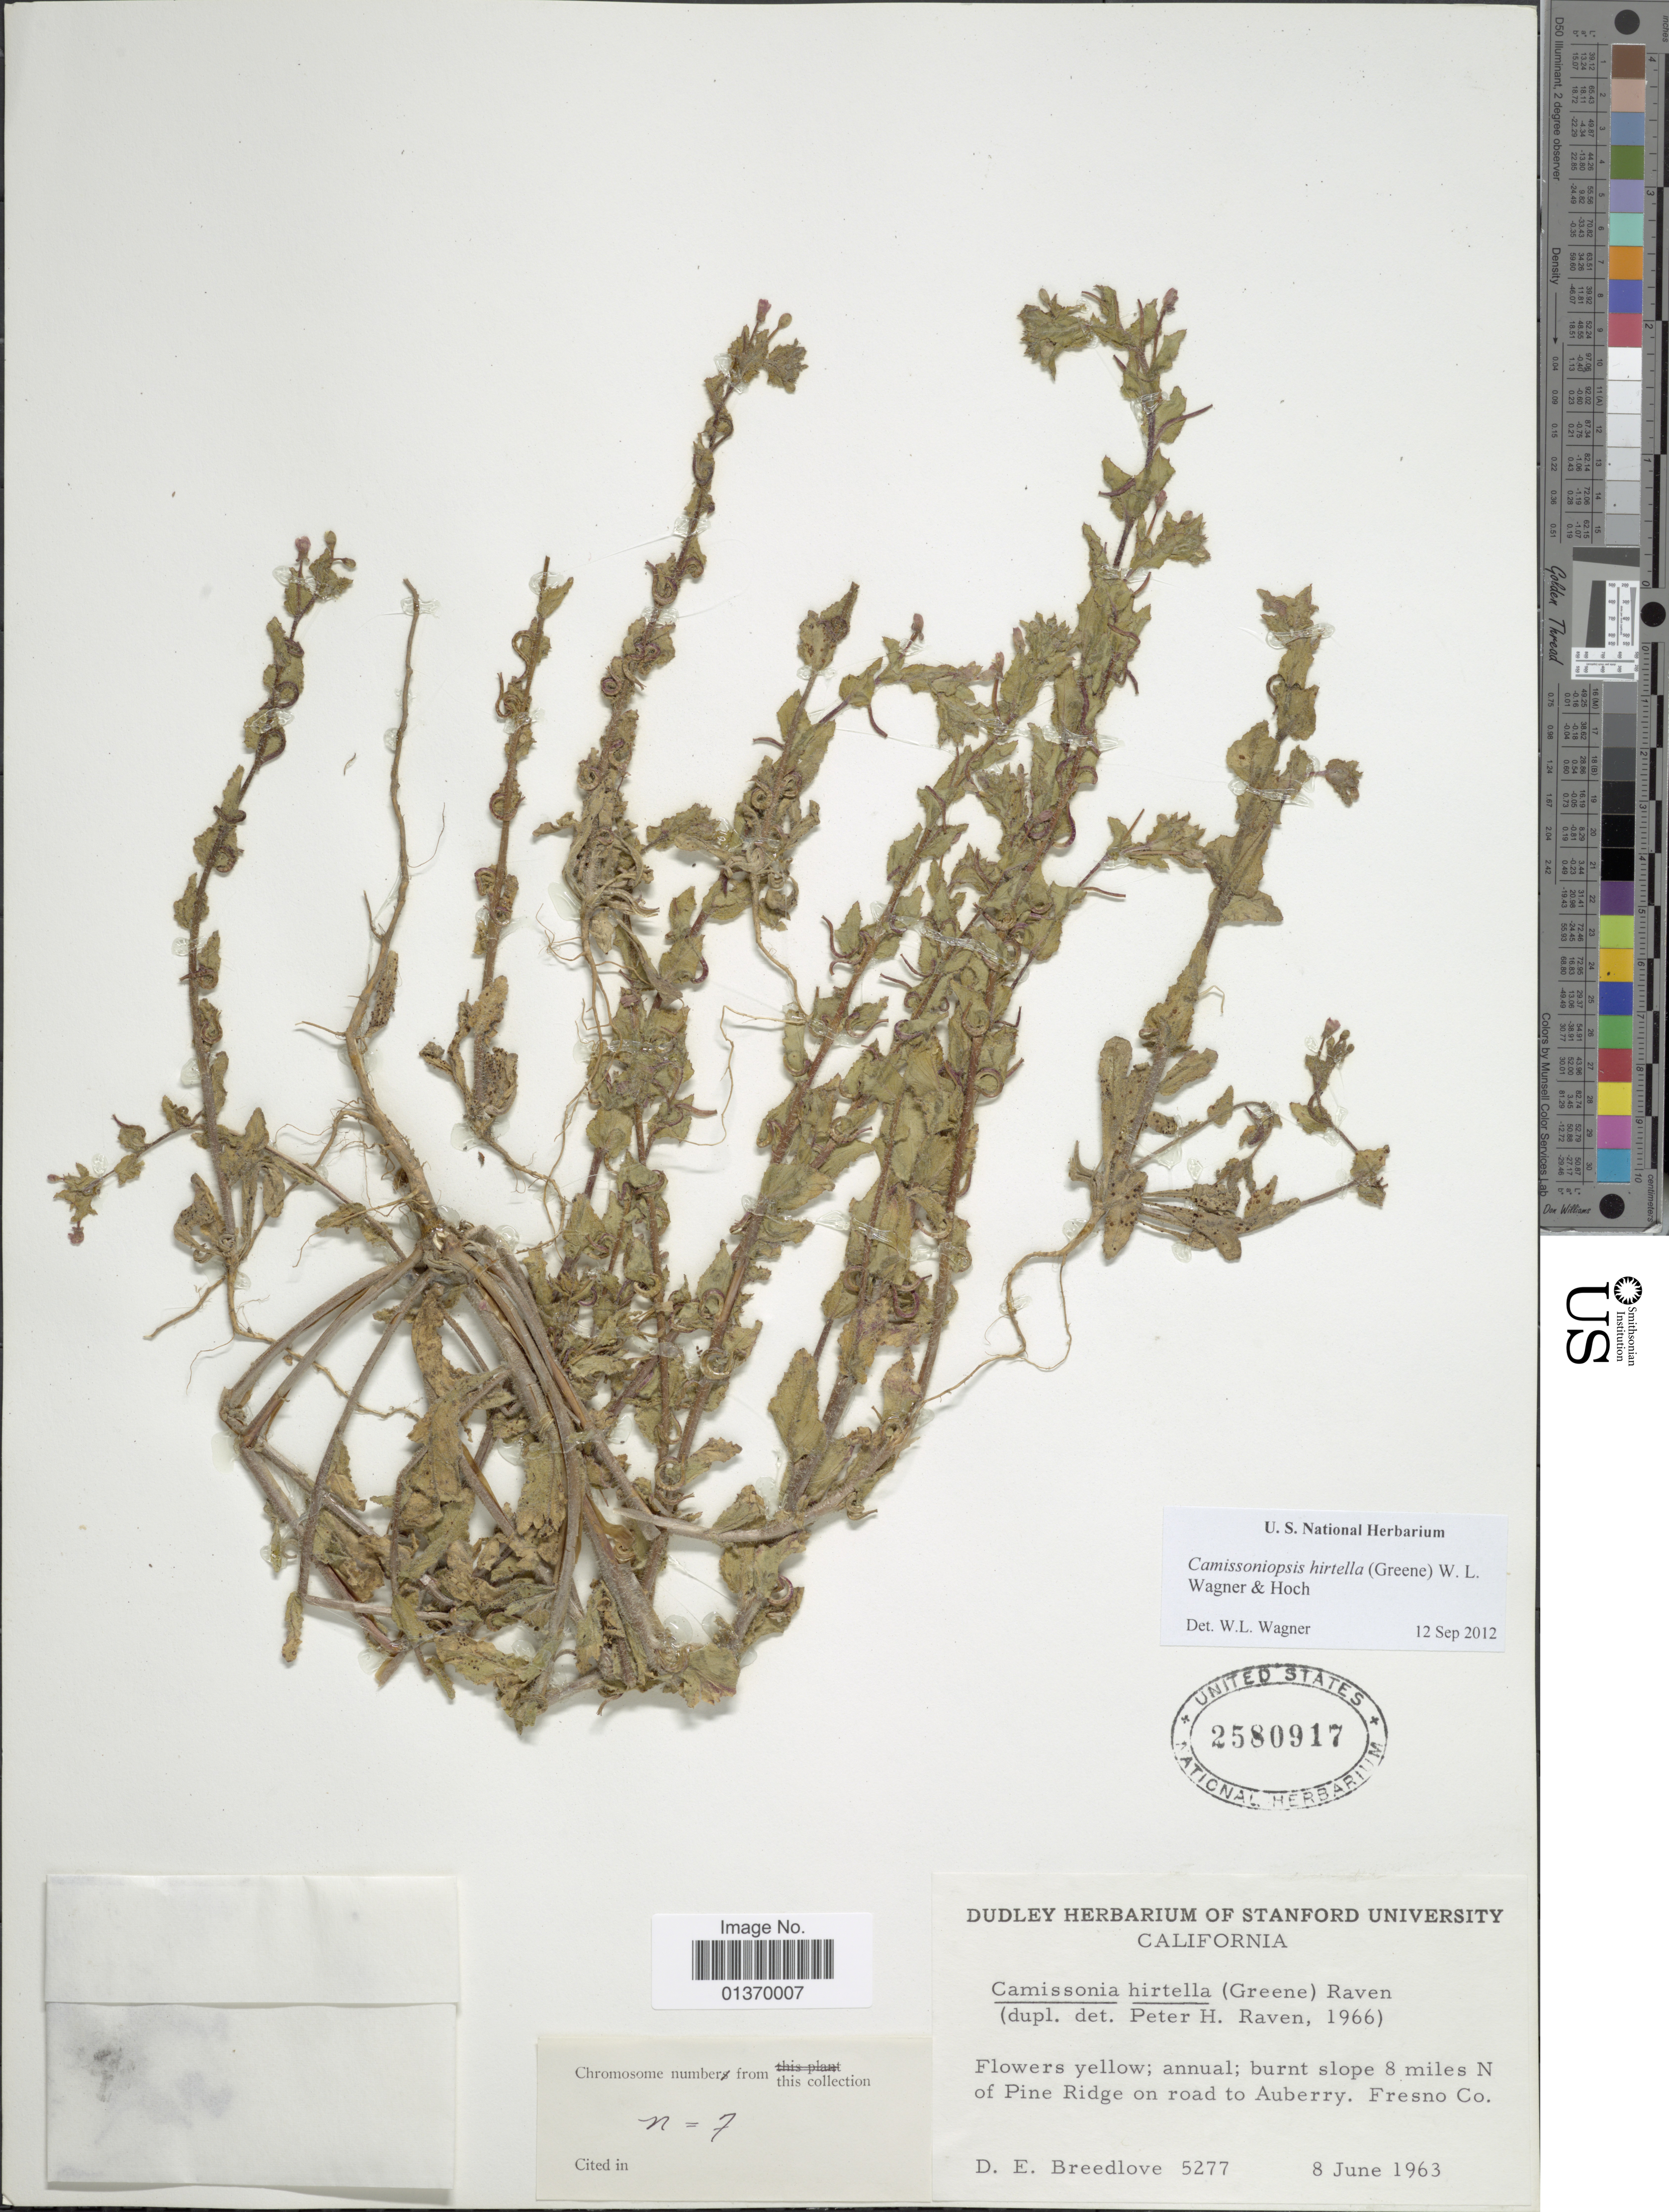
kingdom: Plantae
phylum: Tracheophyta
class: Magnoliopsida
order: Myrtales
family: Onagraceae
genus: Camissoniopsis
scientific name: Camissoniopsis hirtella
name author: (Greene) W.L. Wagner & Hoch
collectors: D. E. Breedlove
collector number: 5277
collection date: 1963-06-08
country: United States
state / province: California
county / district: Fresno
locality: Burnt slope 8 miles N of Pine Ridge on road to Auberry, Fresno Co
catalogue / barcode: US 2580917